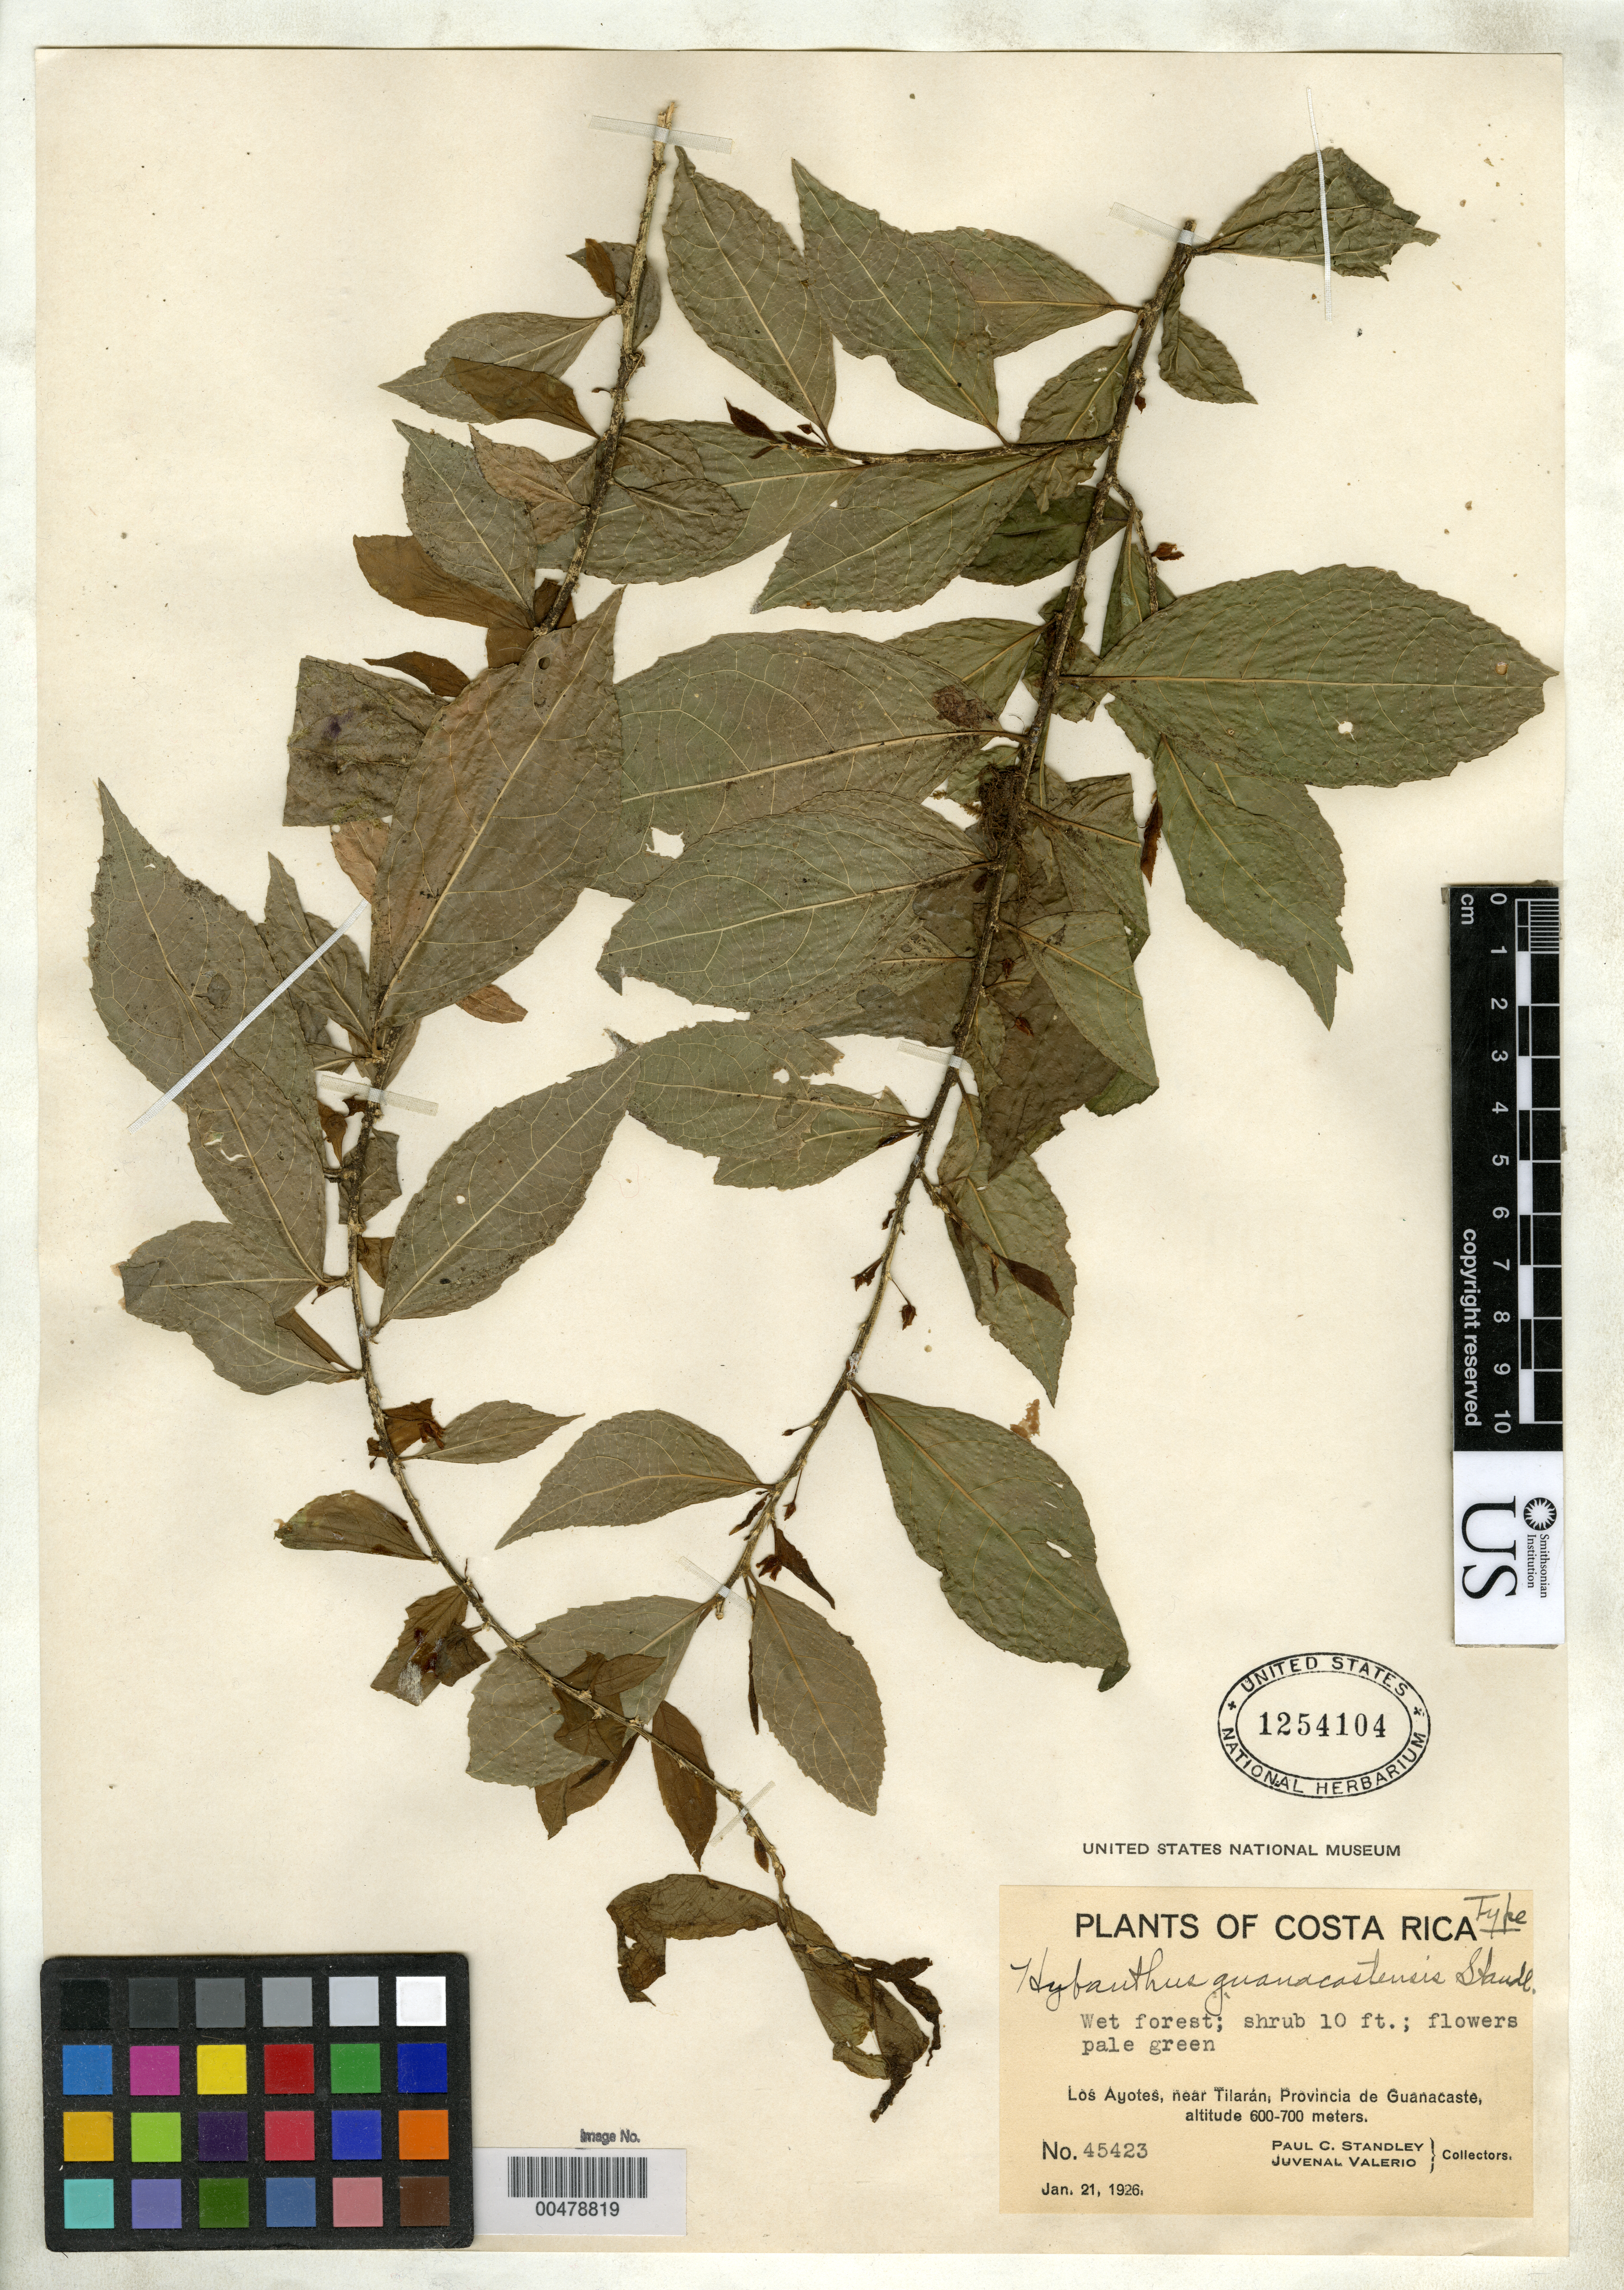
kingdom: Plantae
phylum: Tracheophyta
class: Magnoliopsida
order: Malpighiales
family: Violaceae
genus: Hybanthus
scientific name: Hybanthus guanacastensis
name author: Standl.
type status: Holotype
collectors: P. C. Standley & J. Valerio R.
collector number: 45423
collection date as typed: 21 Jan 1926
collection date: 1926-01-21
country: Costa Rica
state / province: Guanacaste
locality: Los Ayotes, near Tilaran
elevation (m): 600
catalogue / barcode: US 1254104